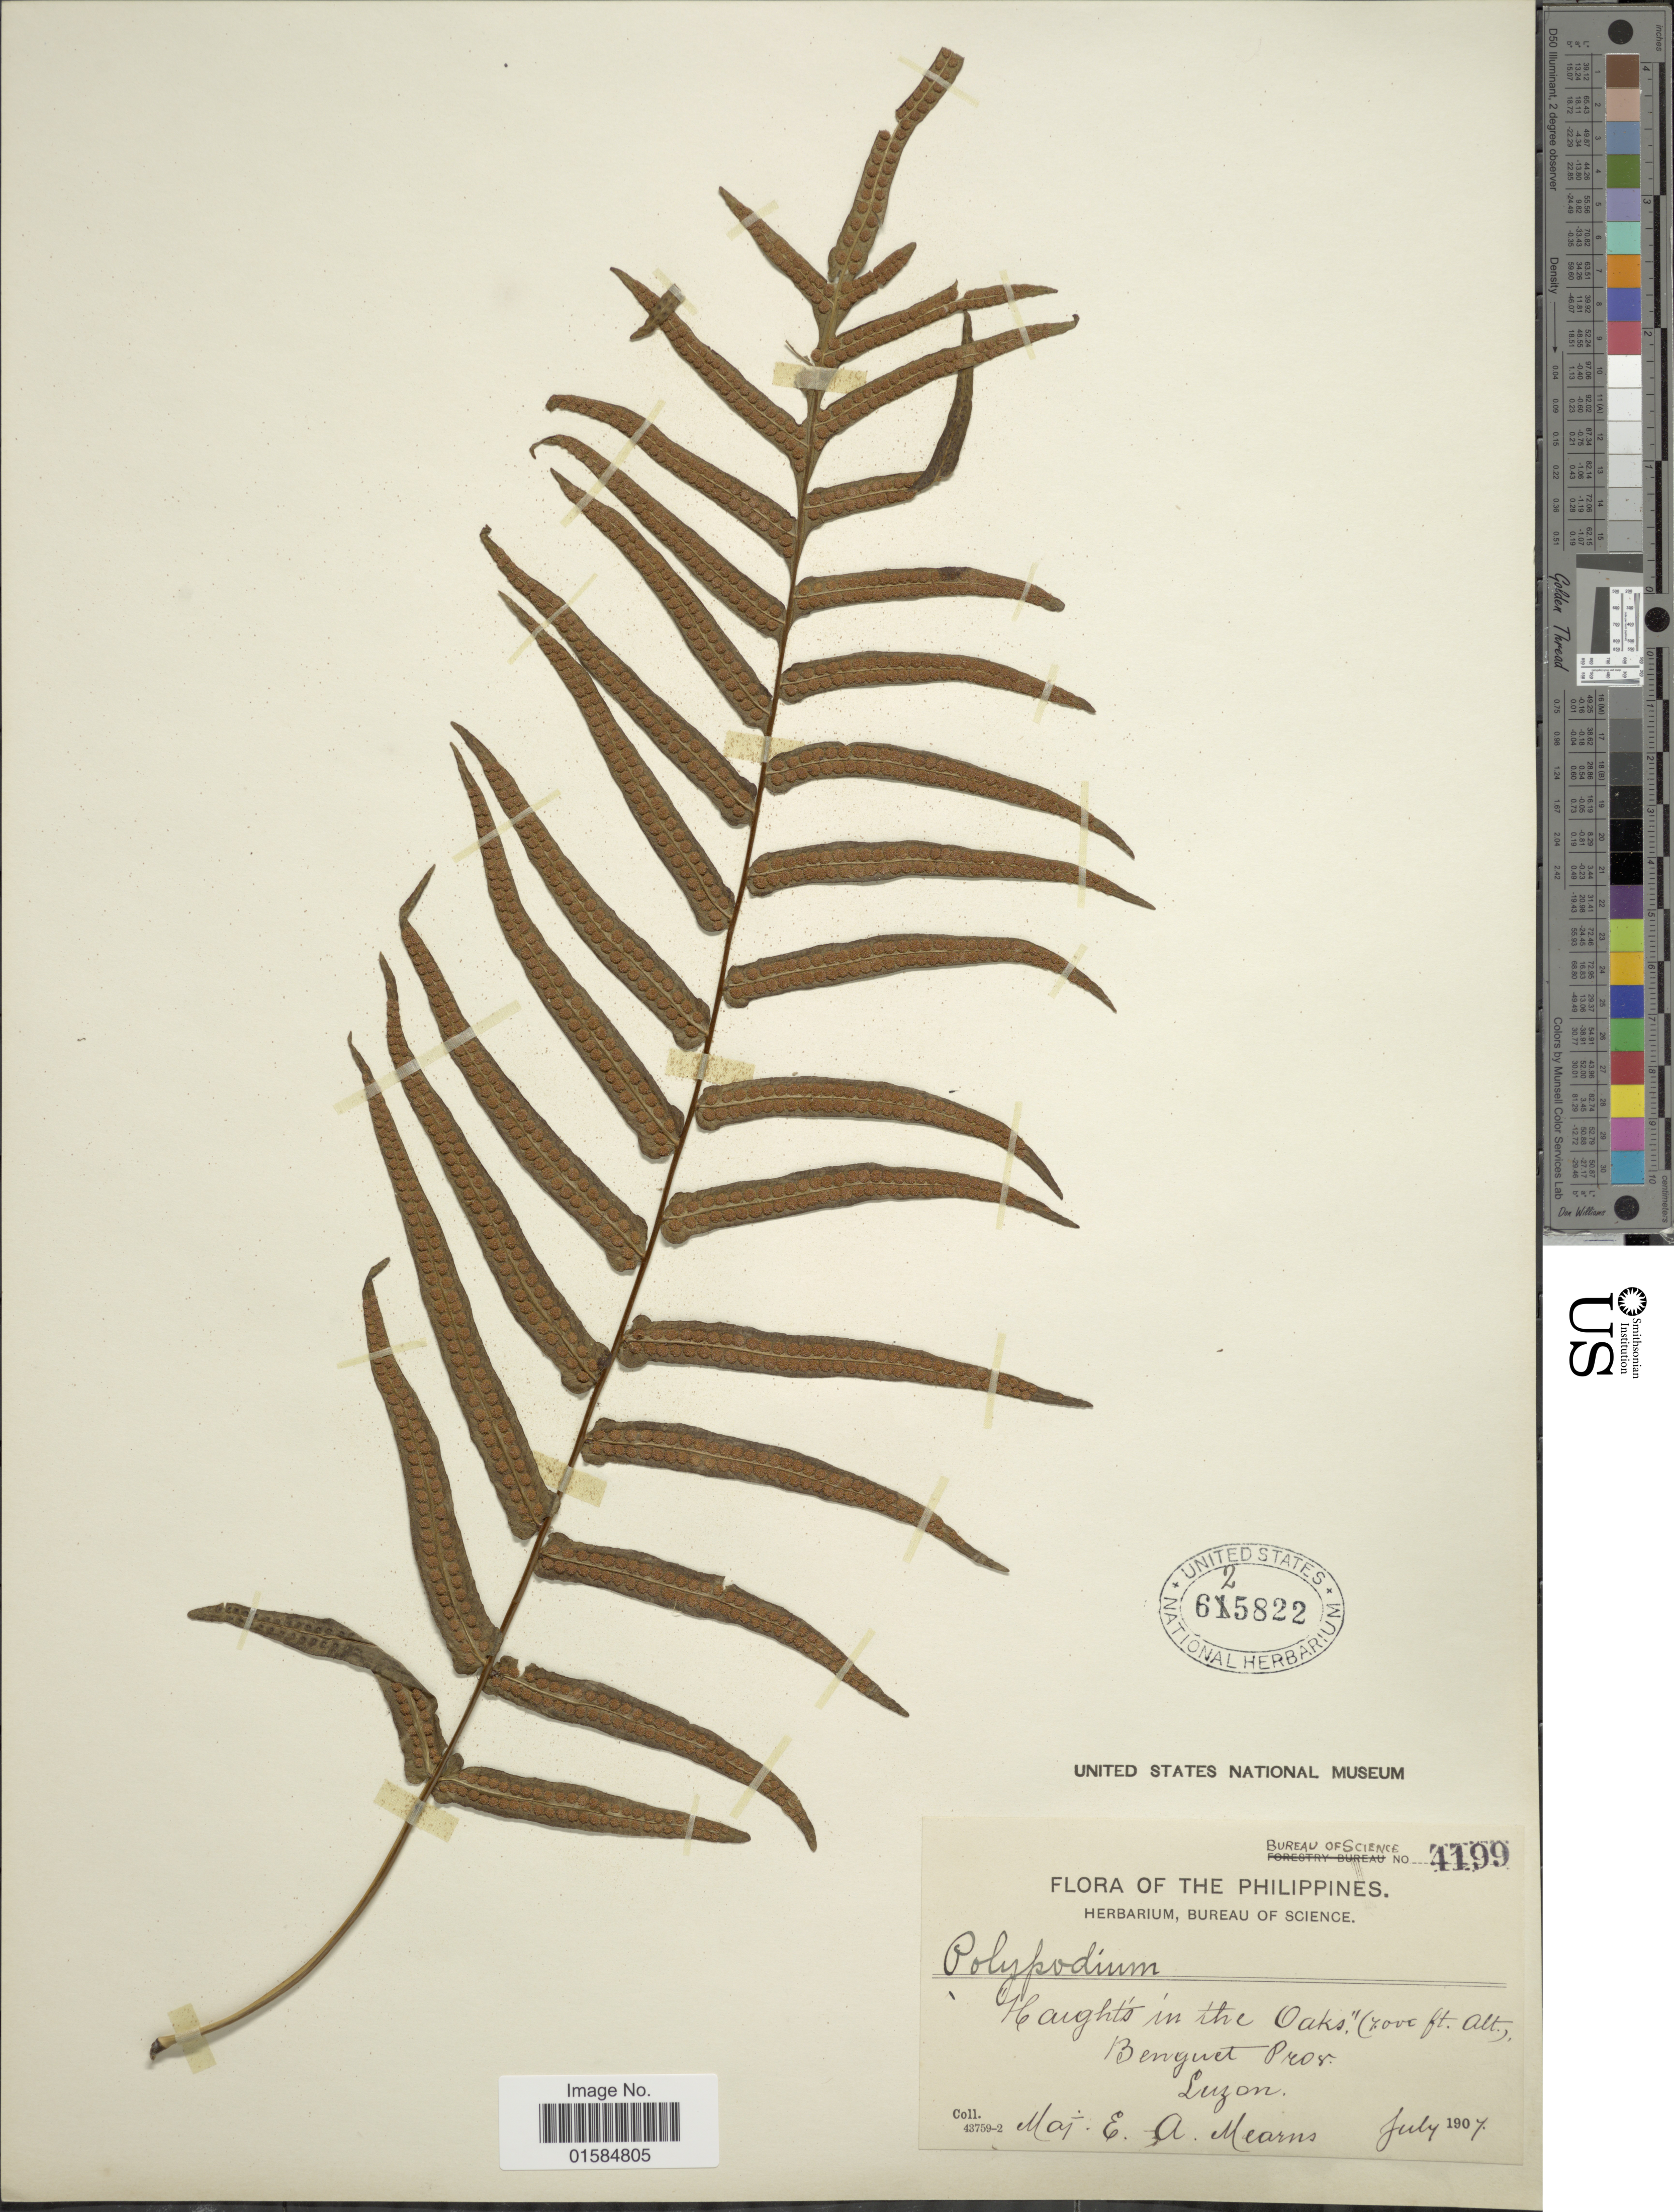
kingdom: Plantae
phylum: Tracheophyta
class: Polypodiopsida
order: Polypodiales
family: Polypodiaceae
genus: Goniophlebium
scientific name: Goniophlebium benguetense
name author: (Copel.) Copel.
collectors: E. A. Mearns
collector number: Bureau of Science 4199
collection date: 1907-05/1907-07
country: Philippines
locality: Haights in the Oaks, Benguet Prov., Luzon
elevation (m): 2134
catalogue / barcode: US 625822